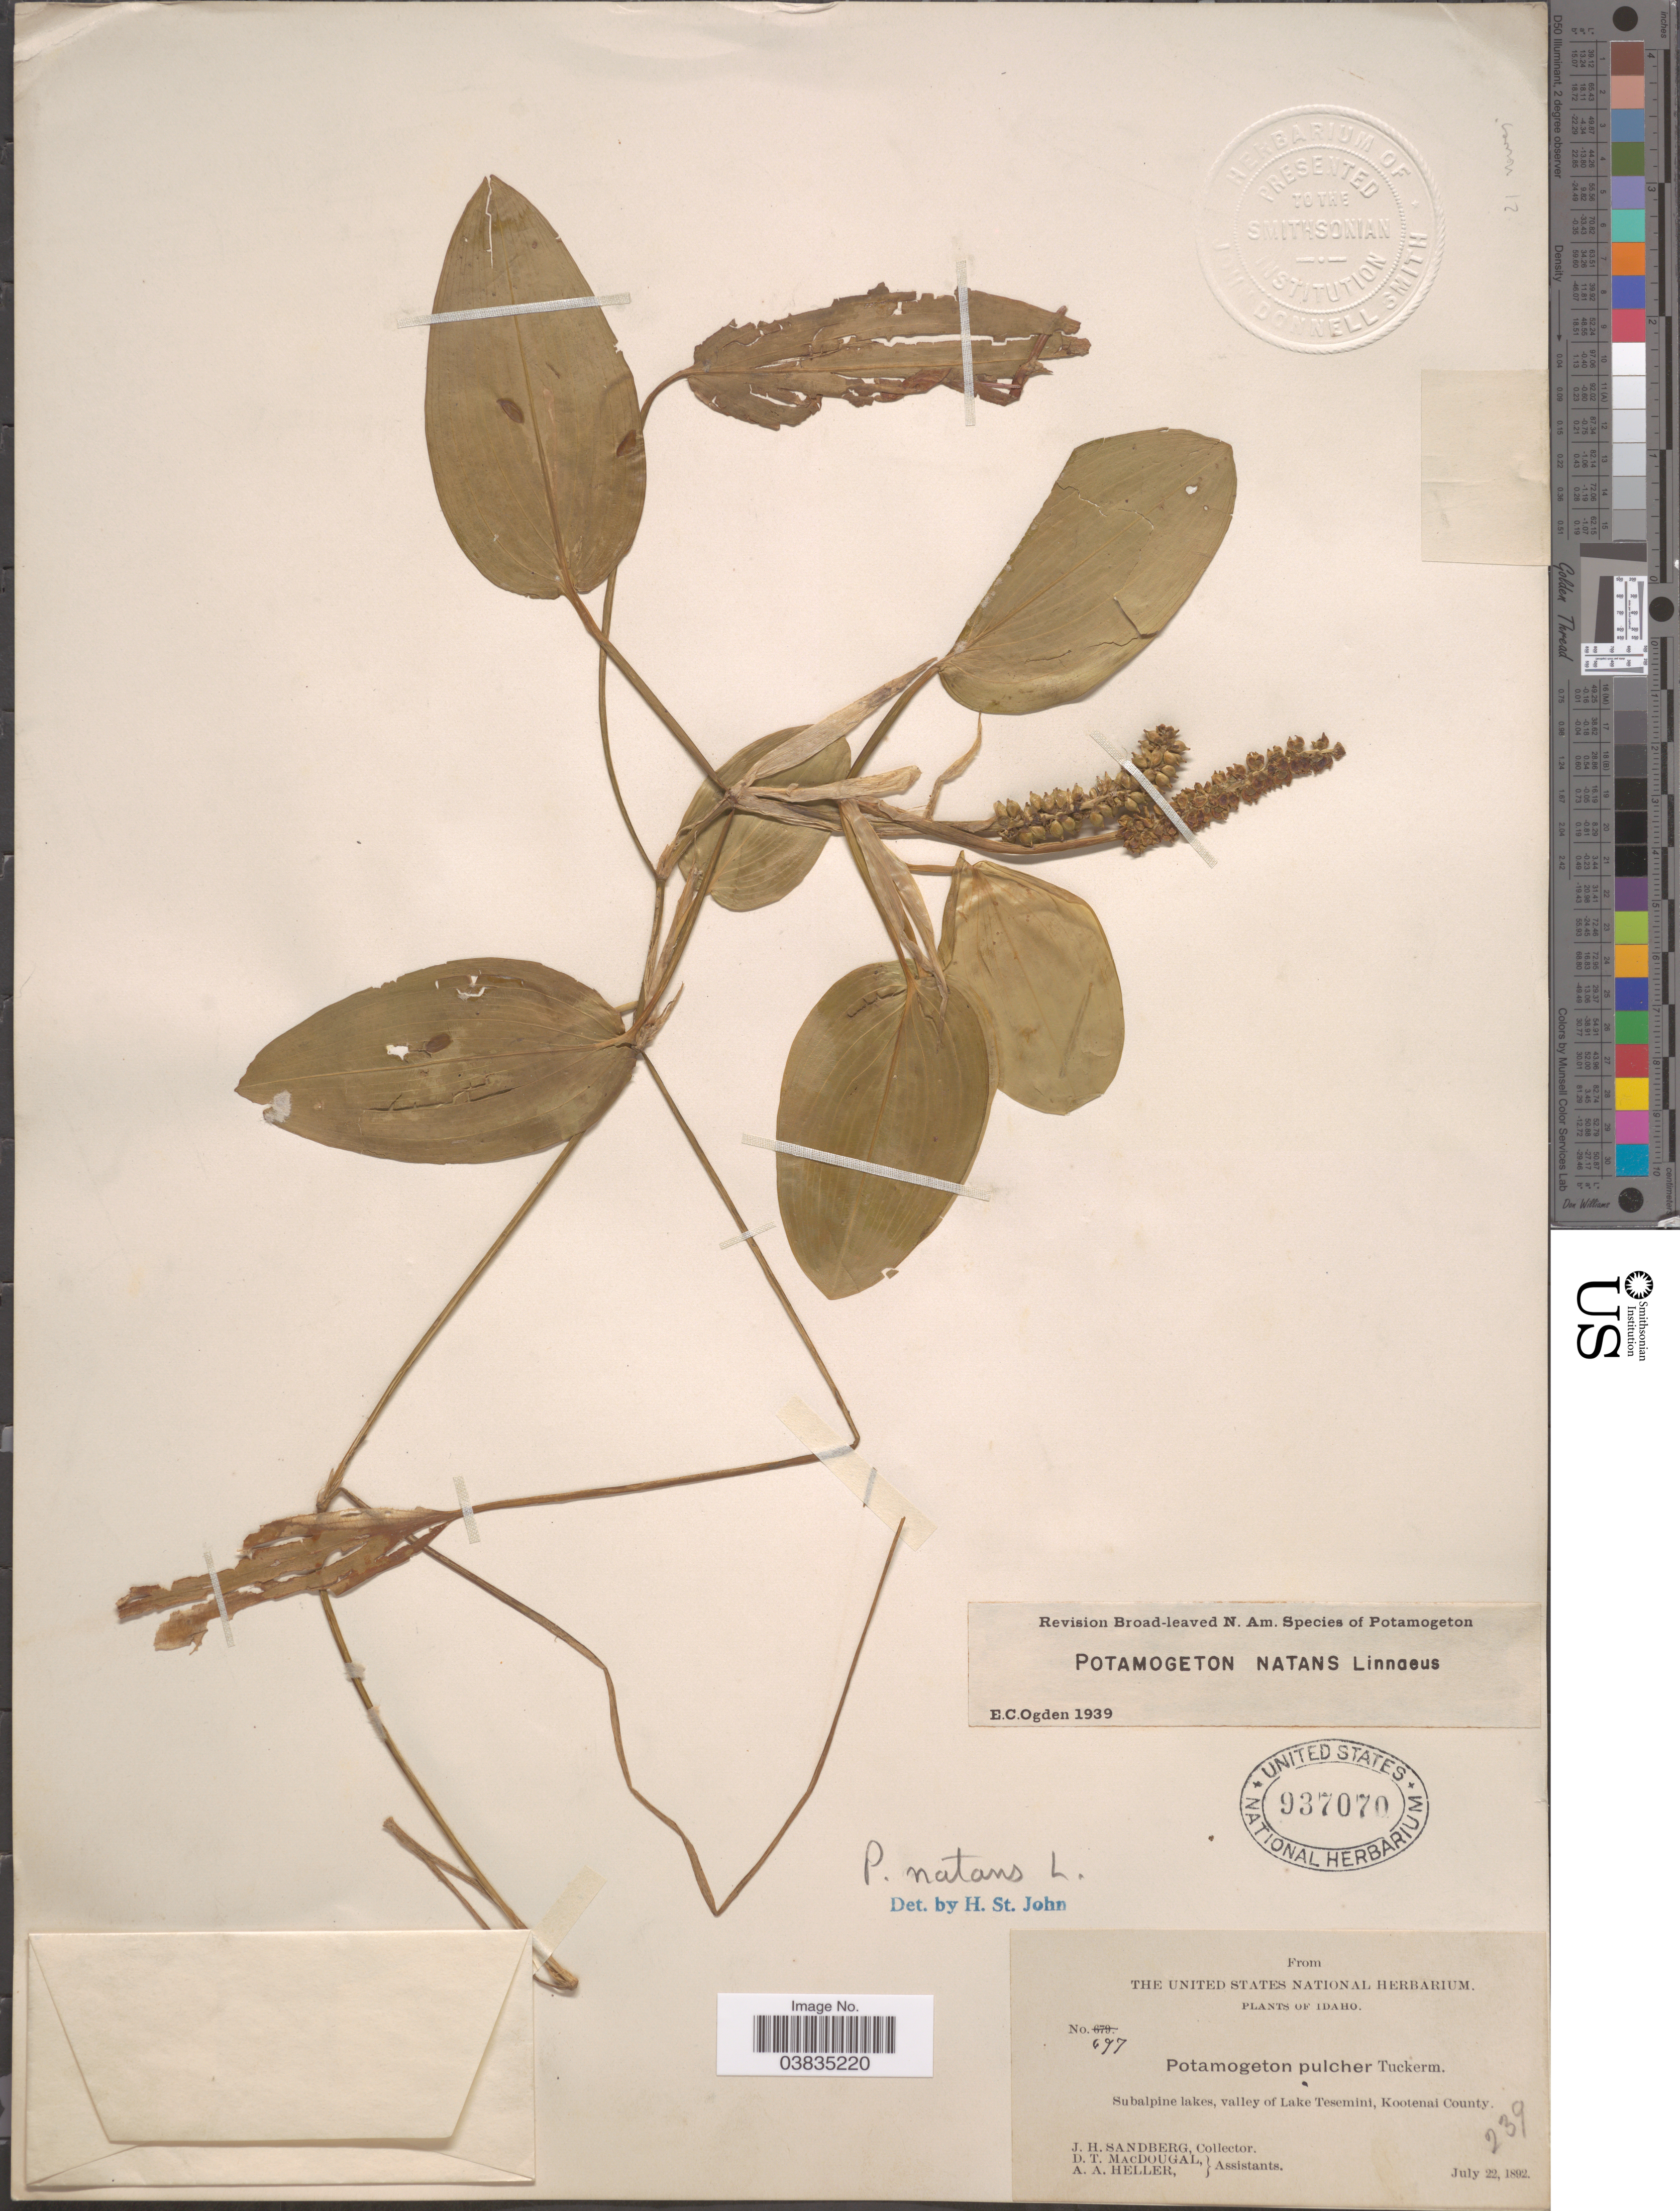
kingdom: Plantae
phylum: Tracheophyta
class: Liliopsida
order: Alismatales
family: Potamogetonaceae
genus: Potamogeton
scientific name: Potamogeton natans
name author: L.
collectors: J. H. Sandberg, D. T. MacDougal & A. A. Heller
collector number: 697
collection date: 1892-07-22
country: United States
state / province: Idaho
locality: Valley of Lake Tesemini, Kootenai Co.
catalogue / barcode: US 937070